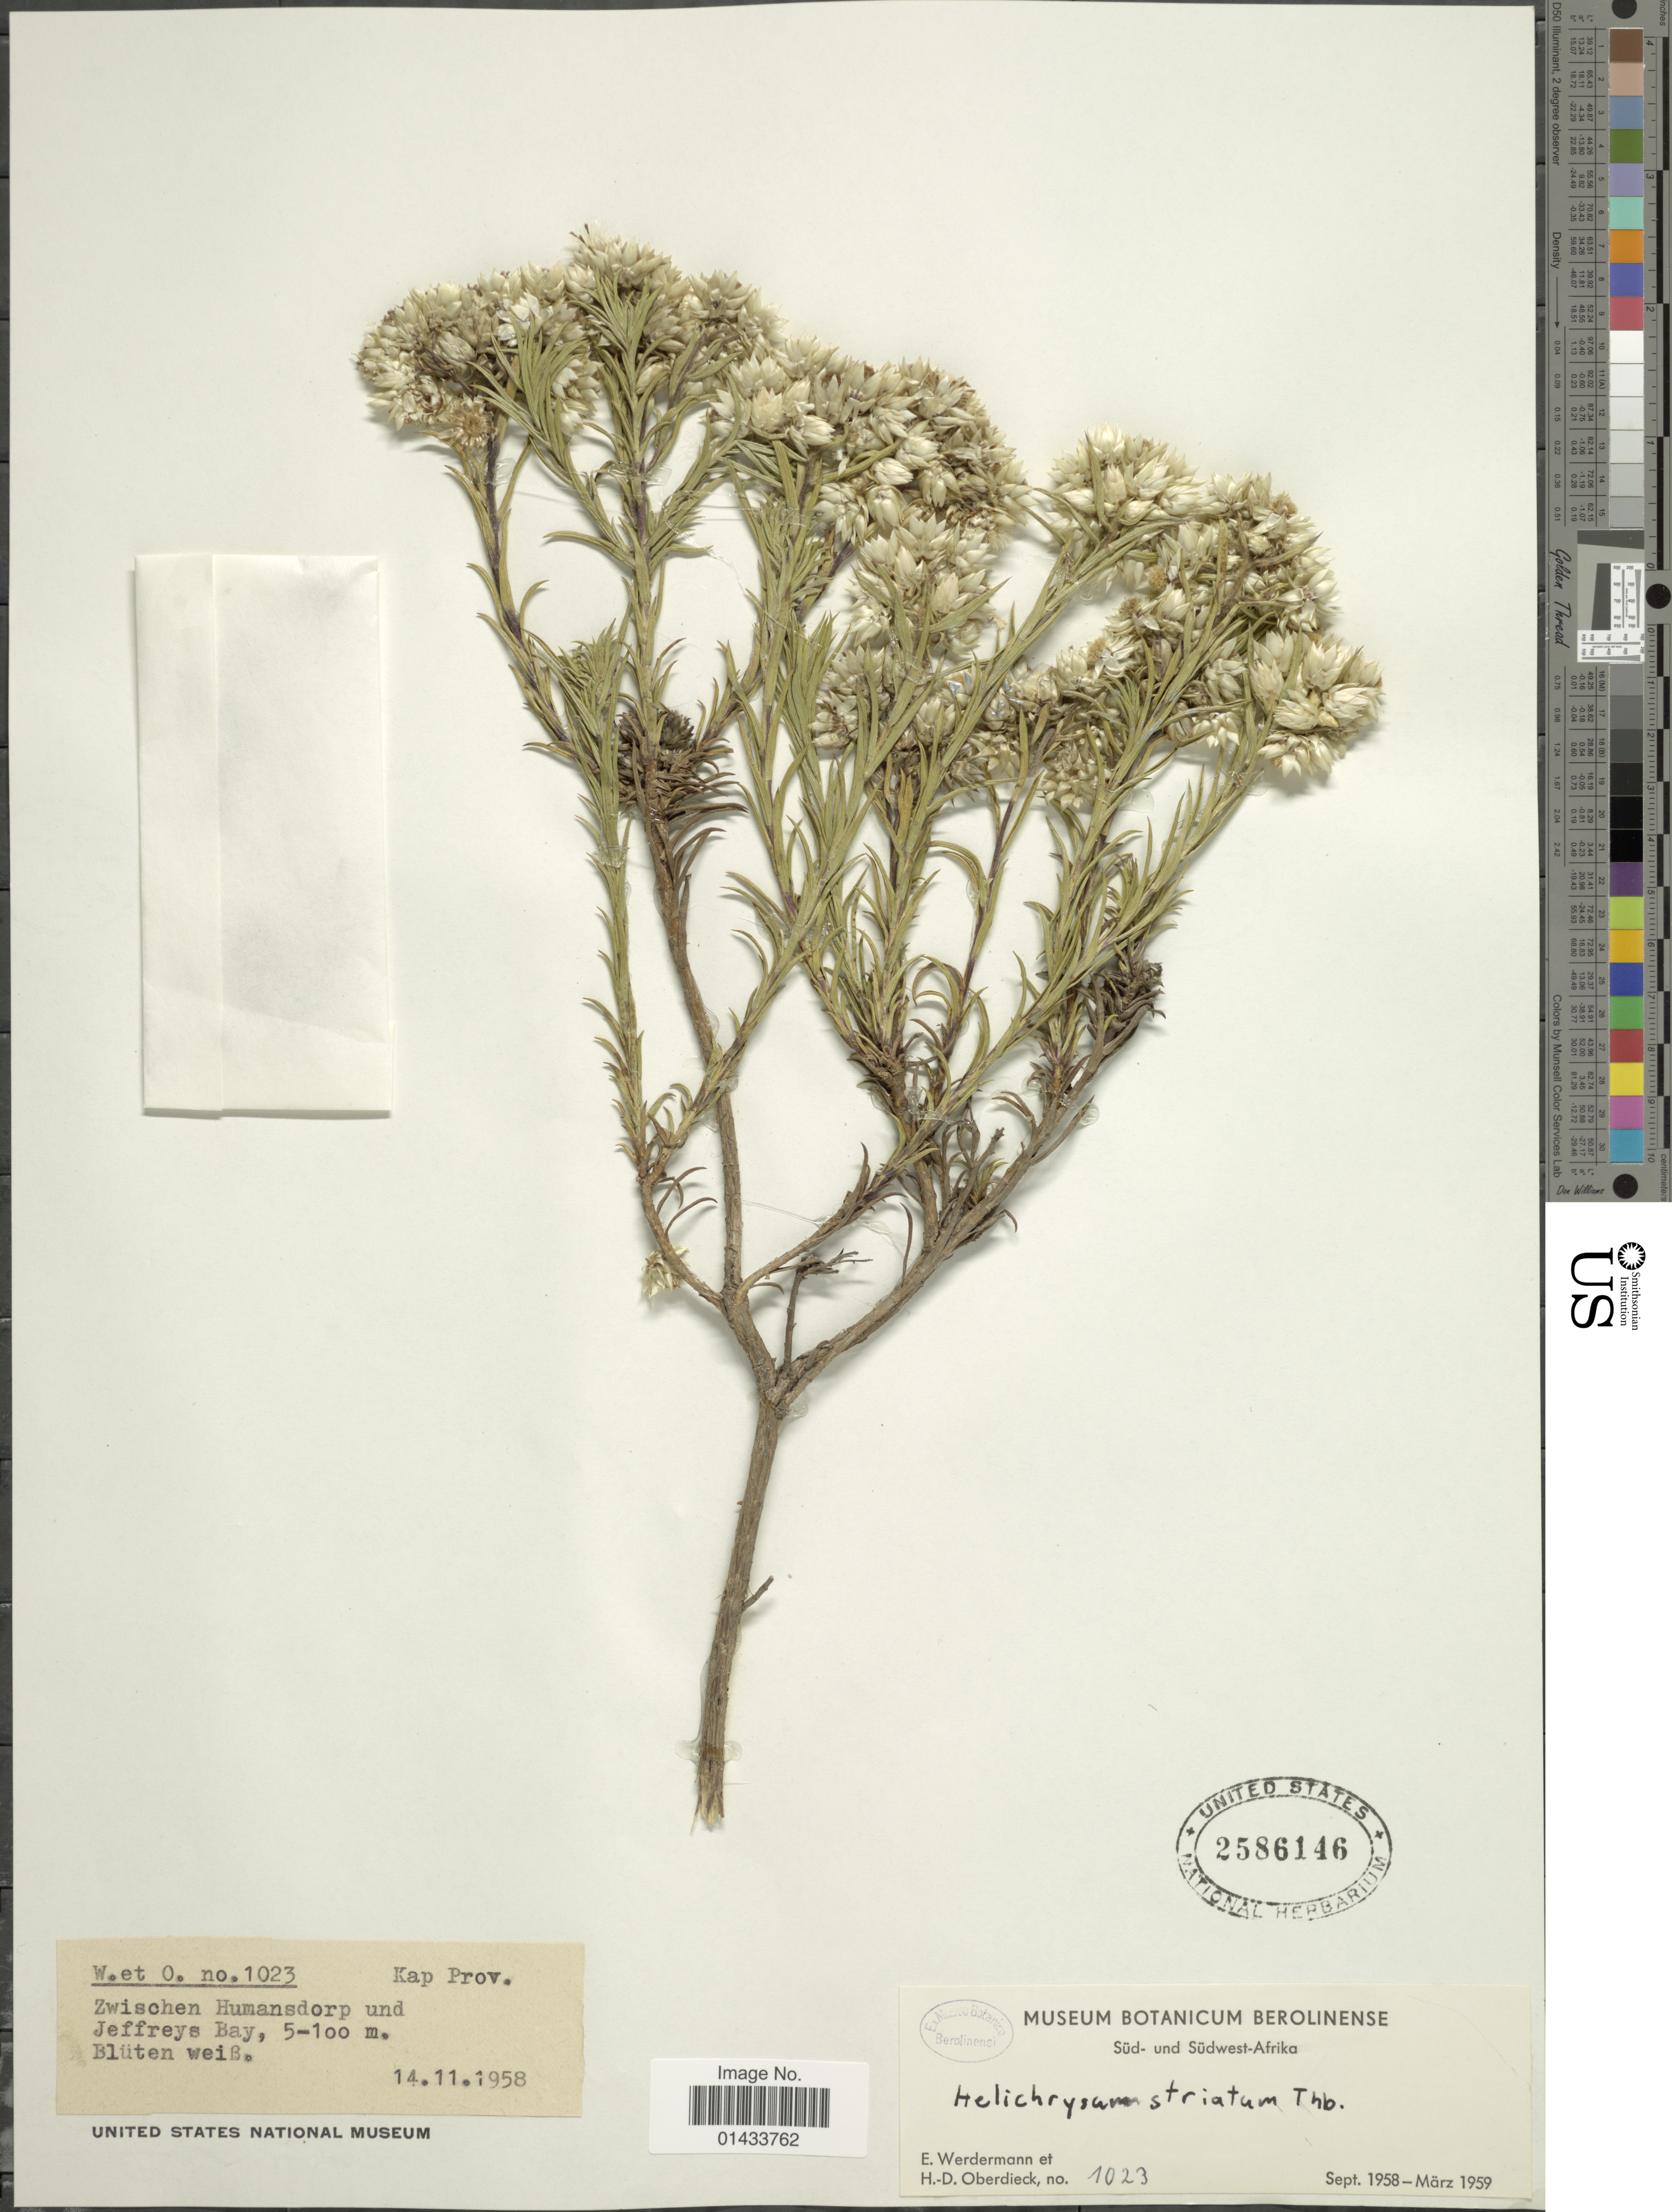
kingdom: Plantae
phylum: Tracheophyta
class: Magnoliopsida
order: Asterales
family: Asteraceae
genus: Helichrysum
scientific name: Helichrysum striatum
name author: A. Cunn.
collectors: E. Werdermann & H. Oberdieck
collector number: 1023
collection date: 1958-11-14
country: South Africa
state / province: Eastern Cape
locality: Kap Prov. Zwischen Humansdorp und Jeffreys Bay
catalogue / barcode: US 2586146